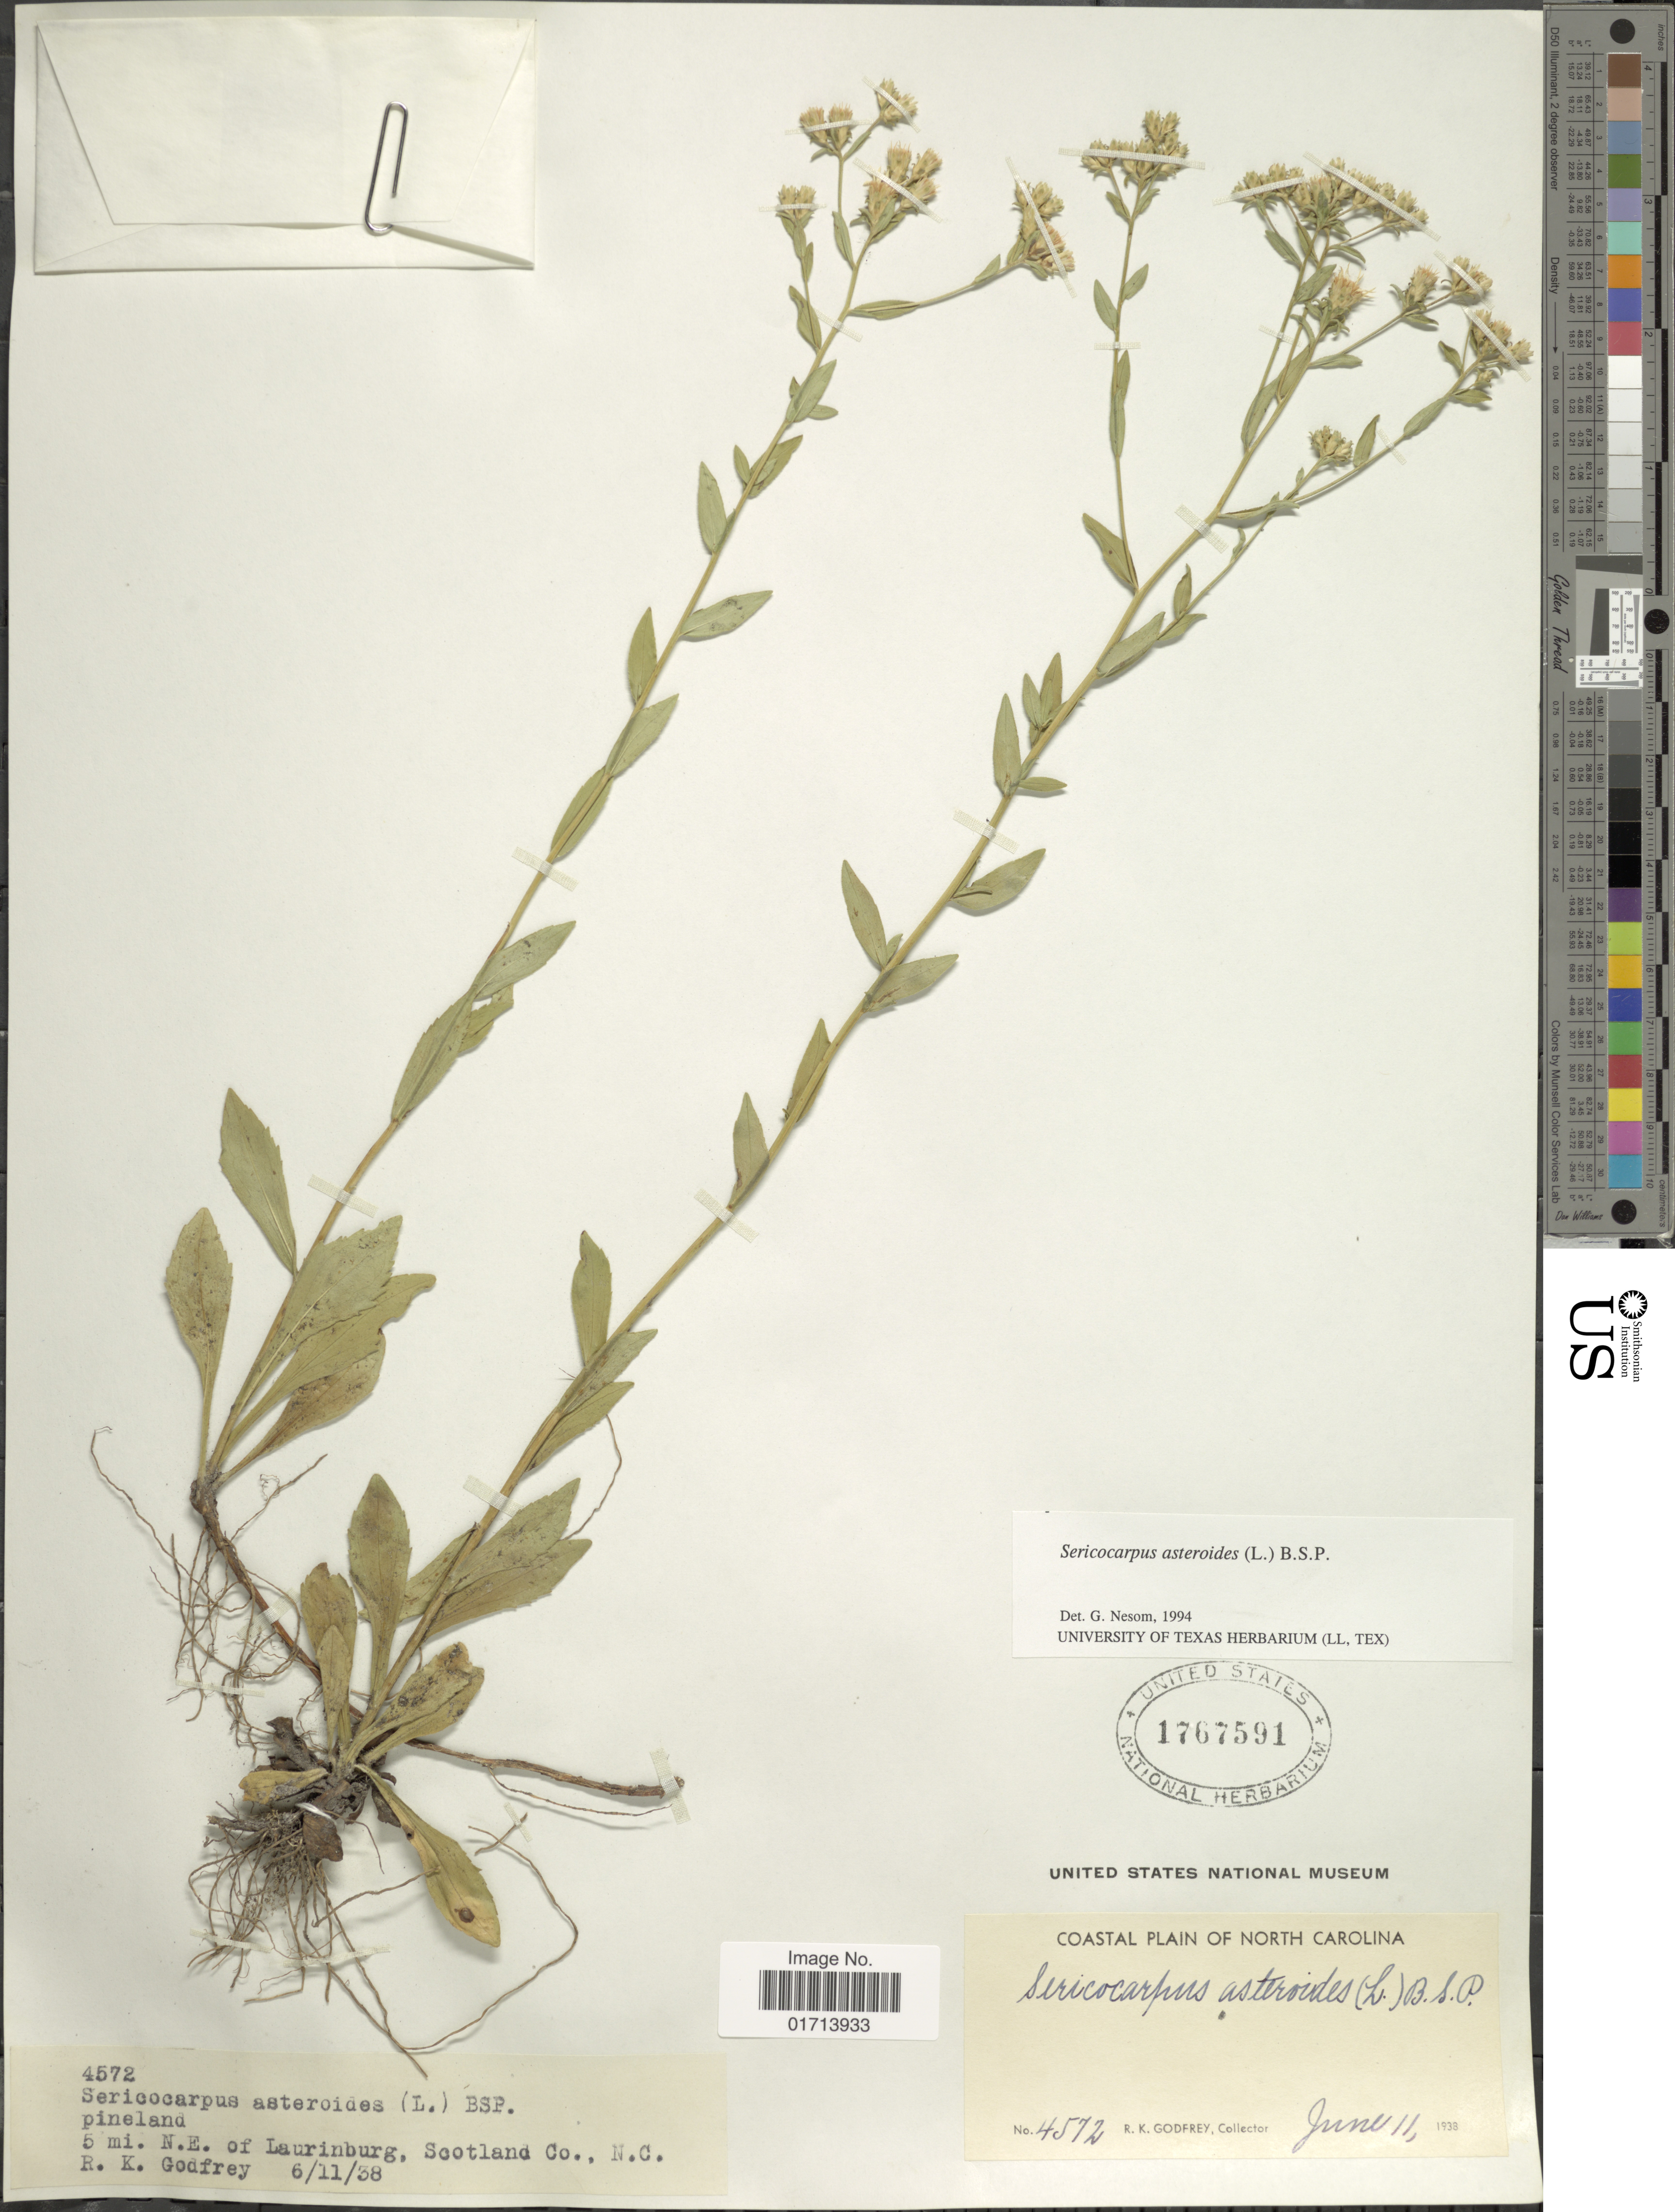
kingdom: Plantae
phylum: Tracheophyta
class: Magnoliopsida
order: Asterales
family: Asteraceae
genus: Sericocarpus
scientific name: Sericocarpus asteroides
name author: (L.) Britton, Stearns & Poggenb.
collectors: R. K. Godfrey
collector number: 4572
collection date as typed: Transcribed d/m/y: 11/6/38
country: United States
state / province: North Carolina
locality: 5 mi. N. E. of Laurinburg, Scotland Co., N. C.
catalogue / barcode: US 1767591